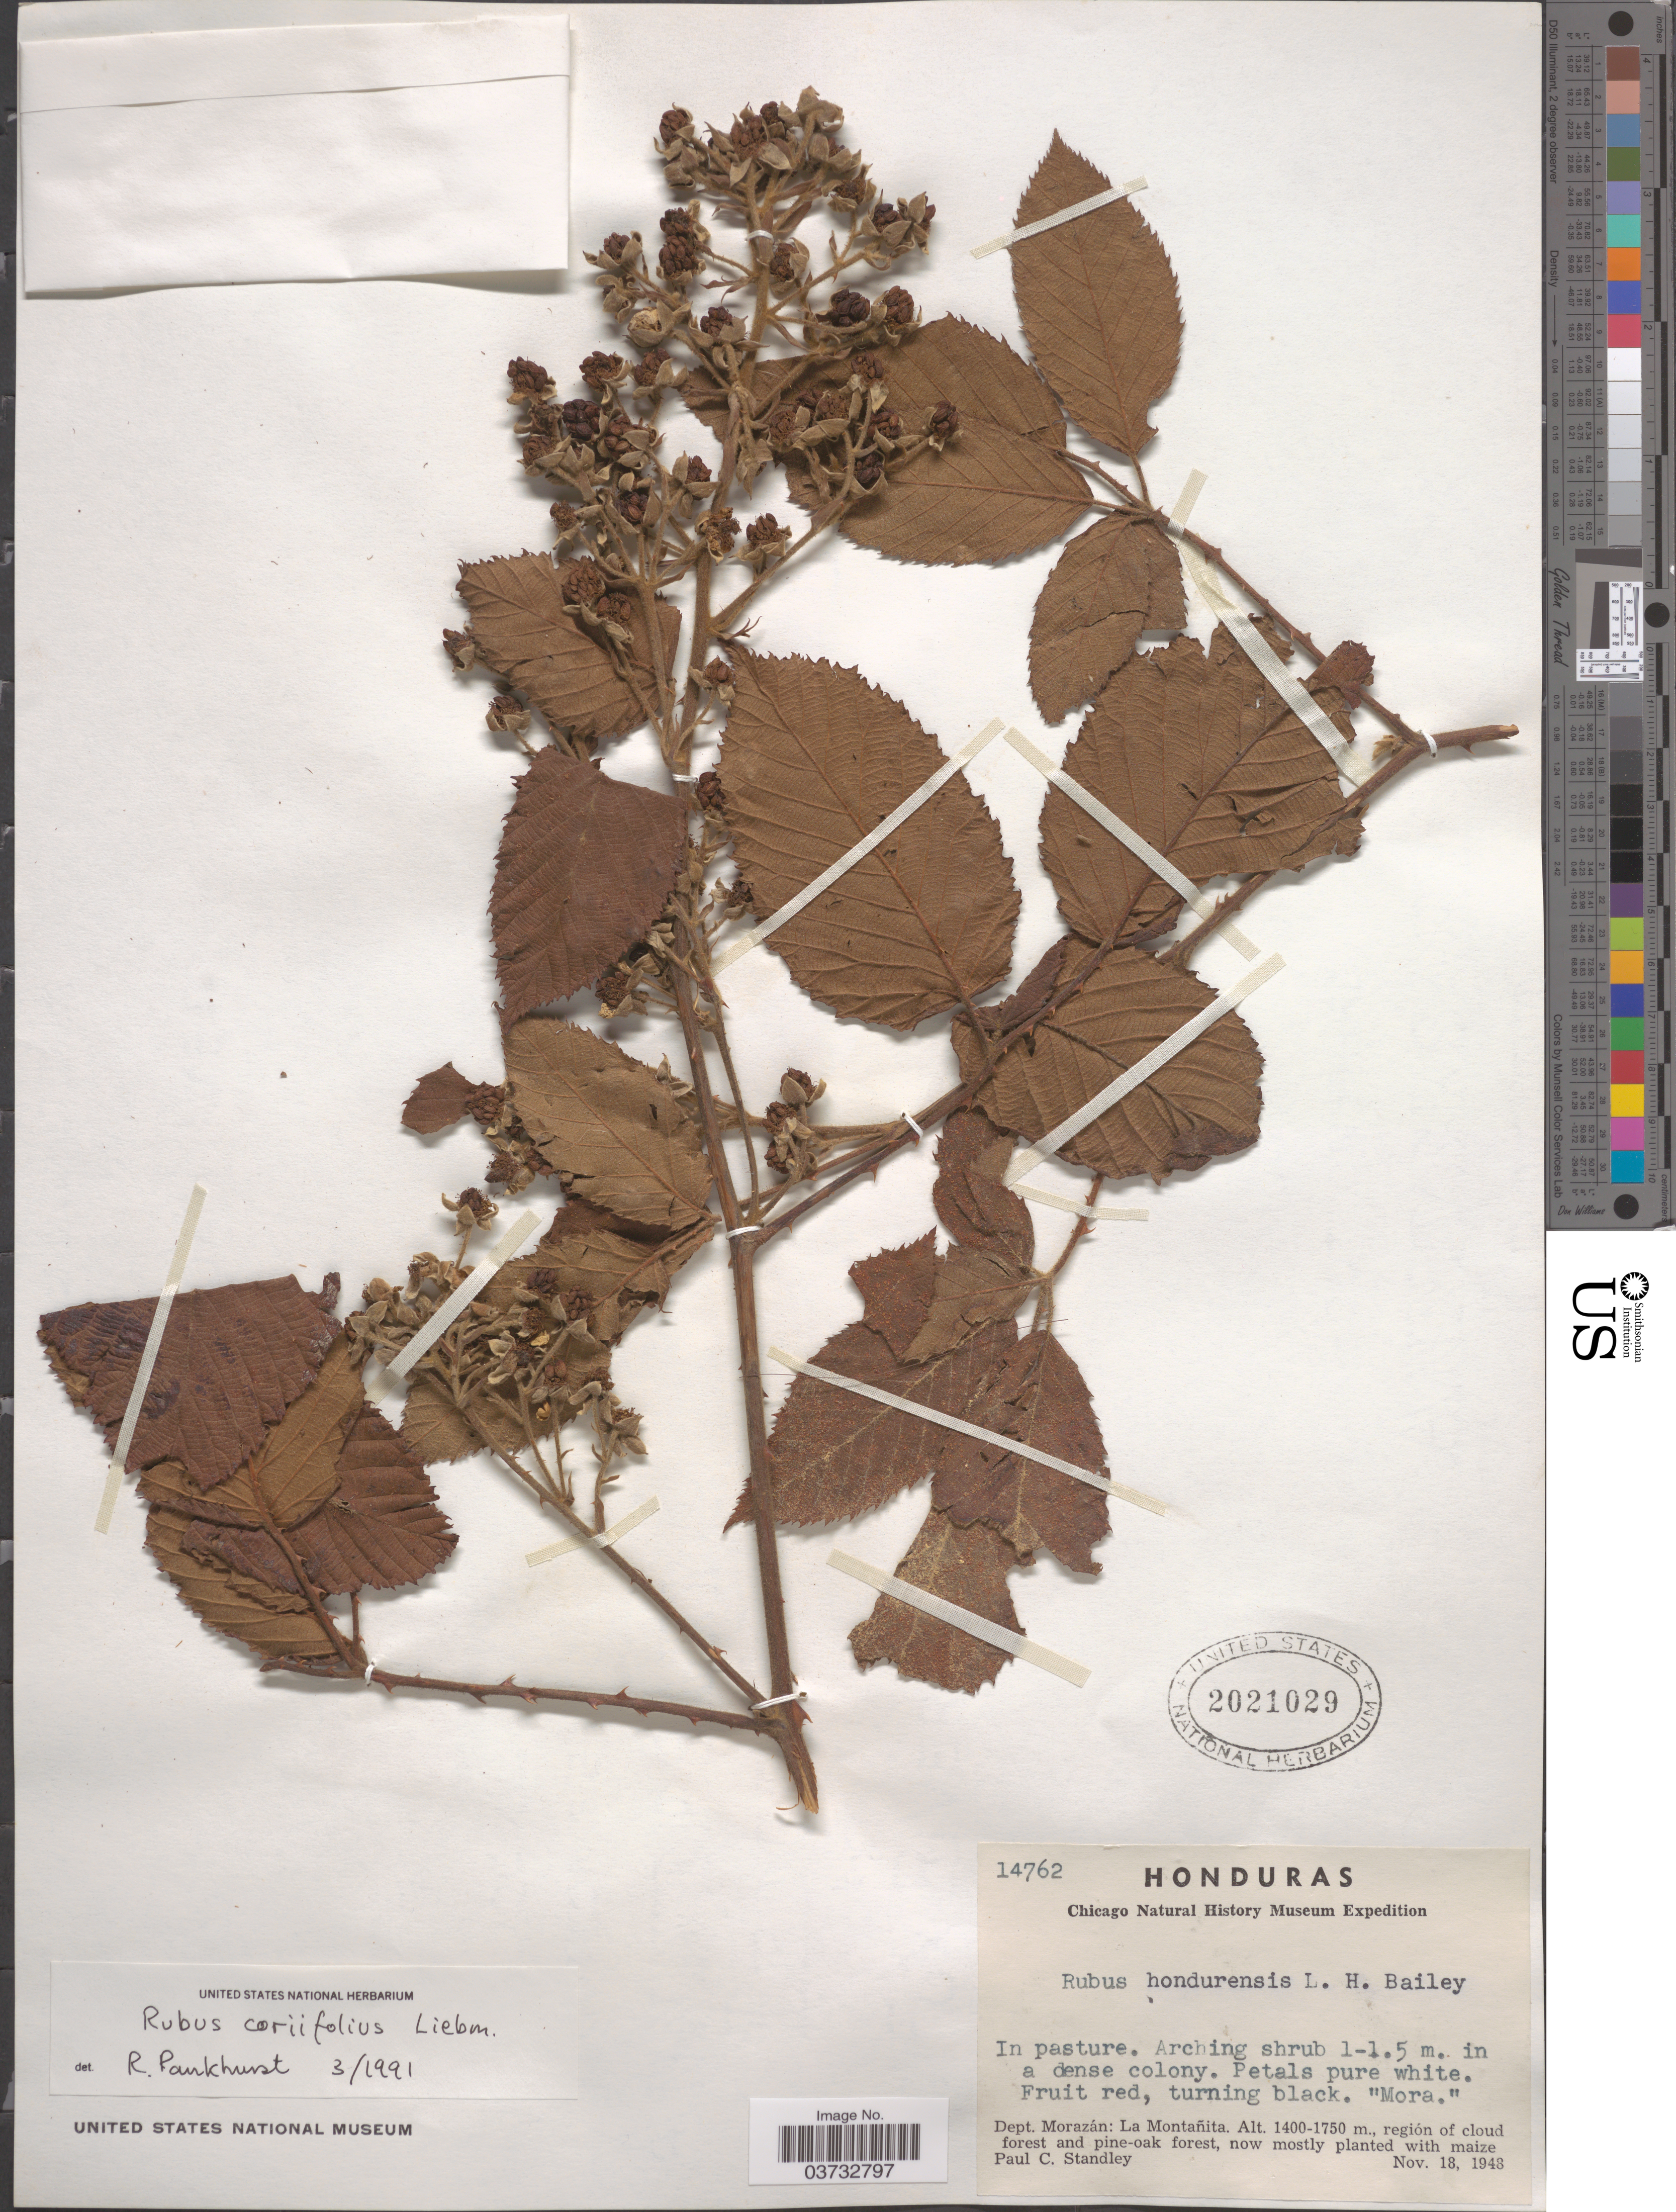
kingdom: Plantae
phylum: Tracheophyta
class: Magnoliopsida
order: Rosales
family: Rosaceae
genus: Rubus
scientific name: Rubus coriifolius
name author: Liebm.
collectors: P. C. Standley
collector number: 14762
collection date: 1948-11-18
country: Honduras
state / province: Fco. Morazán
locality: Dept. Morazán: La Montañita., región of cloud forest and pine-oak forest.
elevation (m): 1400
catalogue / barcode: US 2021029